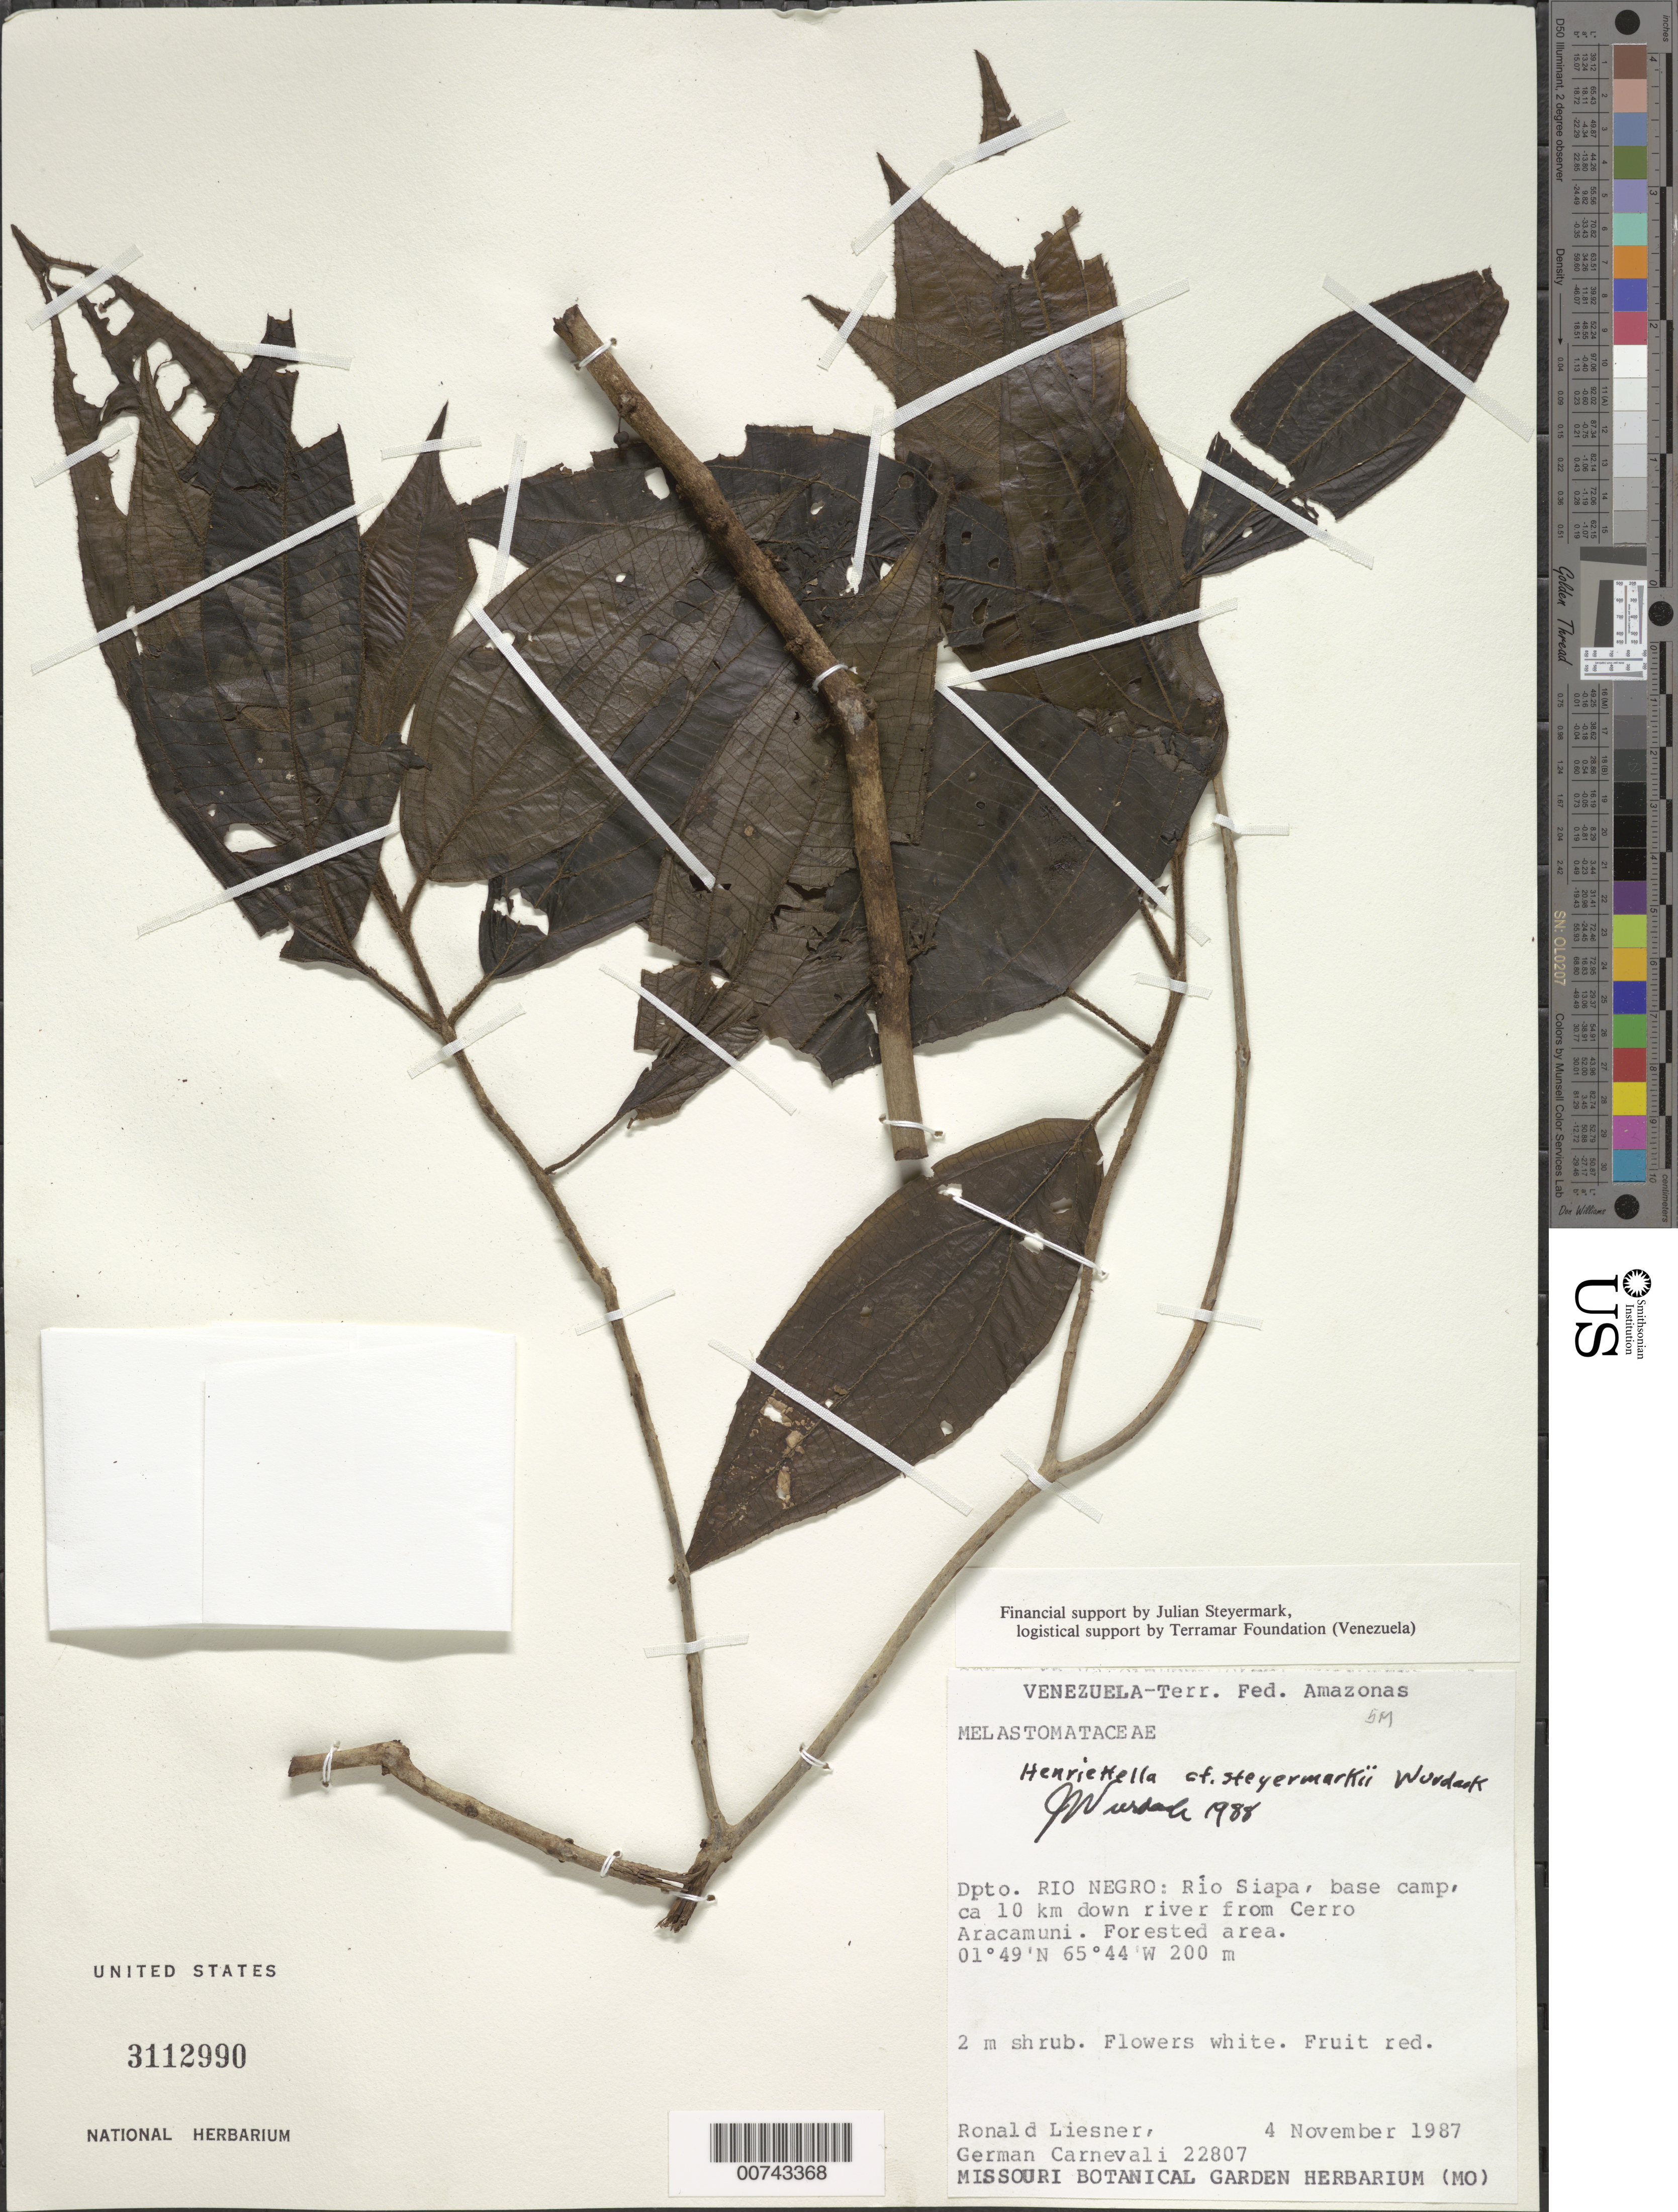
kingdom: Plantae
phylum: Tracheophyta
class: Magnoliopsida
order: Myrtales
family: Melastomataceae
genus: Henriettea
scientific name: Henriettea steyermarkii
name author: (Wurdack) Penneys et al.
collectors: R. L. Liesner & G. Carnevali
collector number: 22807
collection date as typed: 4-Nov-87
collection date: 1987-11-04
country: Venezuela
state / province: Amazonas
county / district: Río Negro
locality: Río Siapa, base camp, 10 km downriver from Cerro Aracamuni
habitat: Forested area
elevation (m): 200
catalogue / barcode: US 3112990